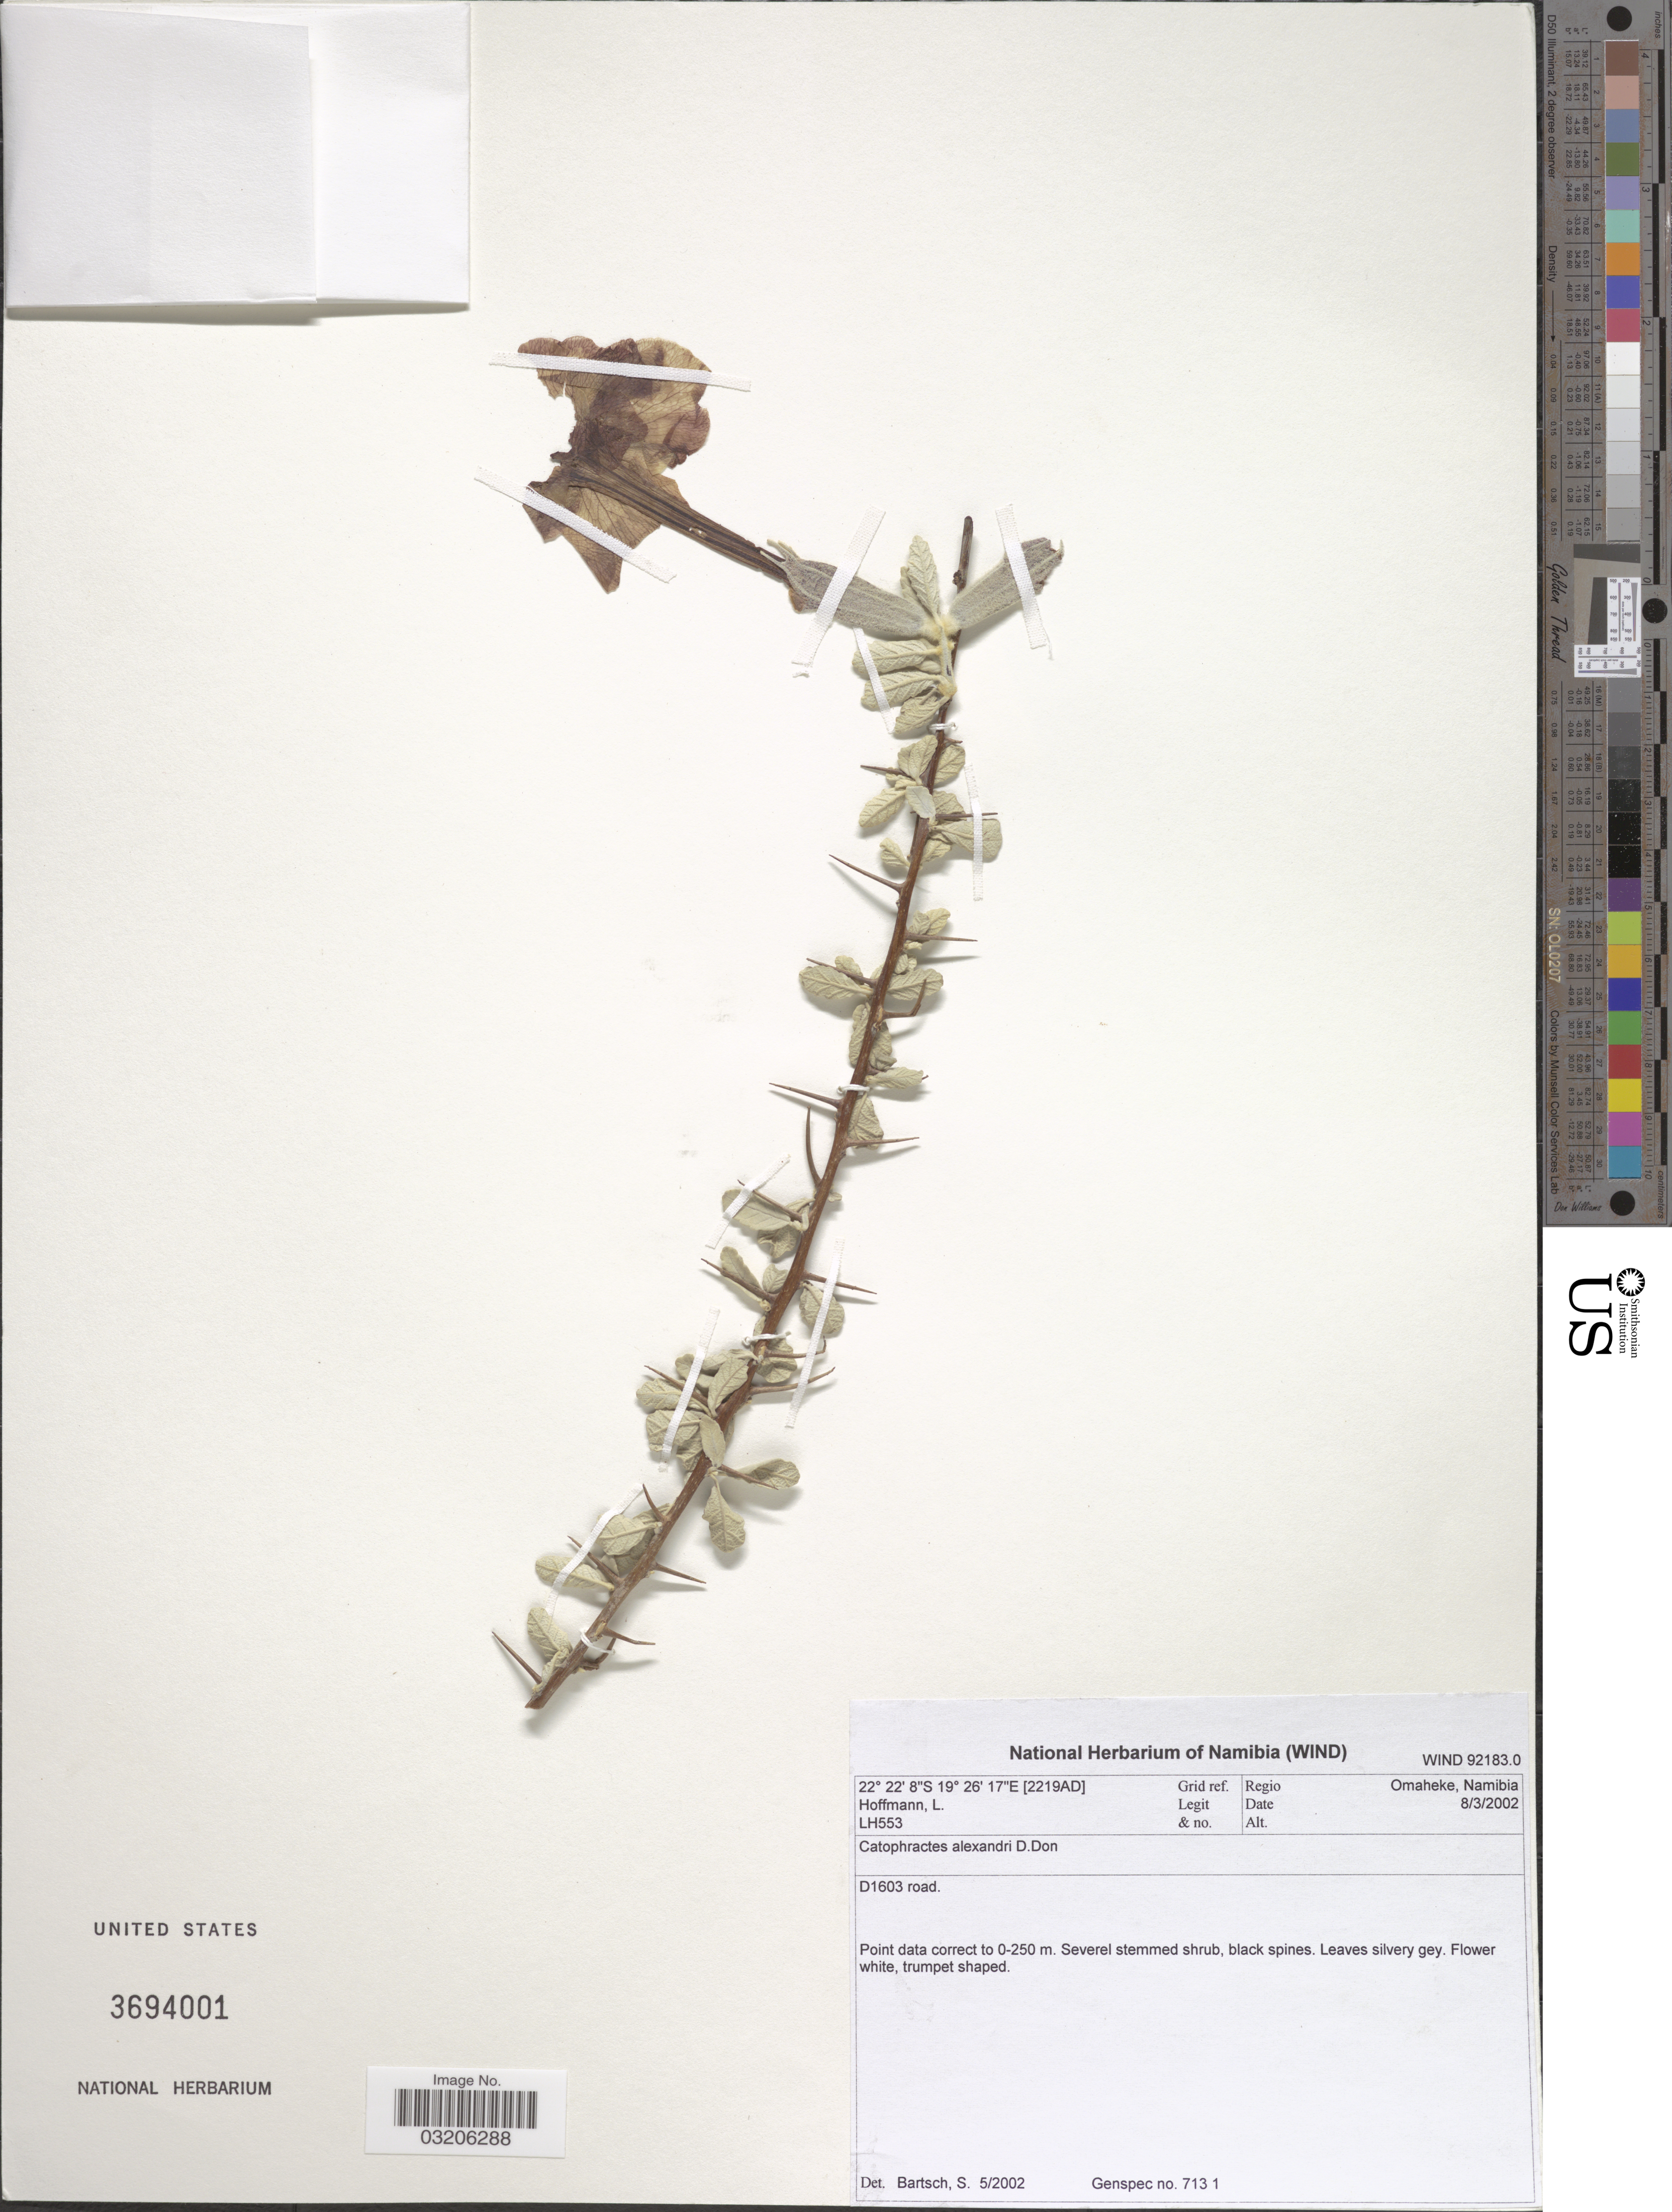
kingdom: Plantae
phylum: Tracheophyta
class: Magnoliopsida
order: Lamiales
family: Bignoniaceae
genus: Catophractes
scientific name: Catophractes alexandri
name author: D. Don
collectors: L. Hoffmann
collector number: LH553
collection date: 2002-03-08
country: Namibia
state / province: Omaheke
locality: [2219AD] Grid ref. Regio Omaheke. D1603 road.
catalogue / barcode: US 3694001